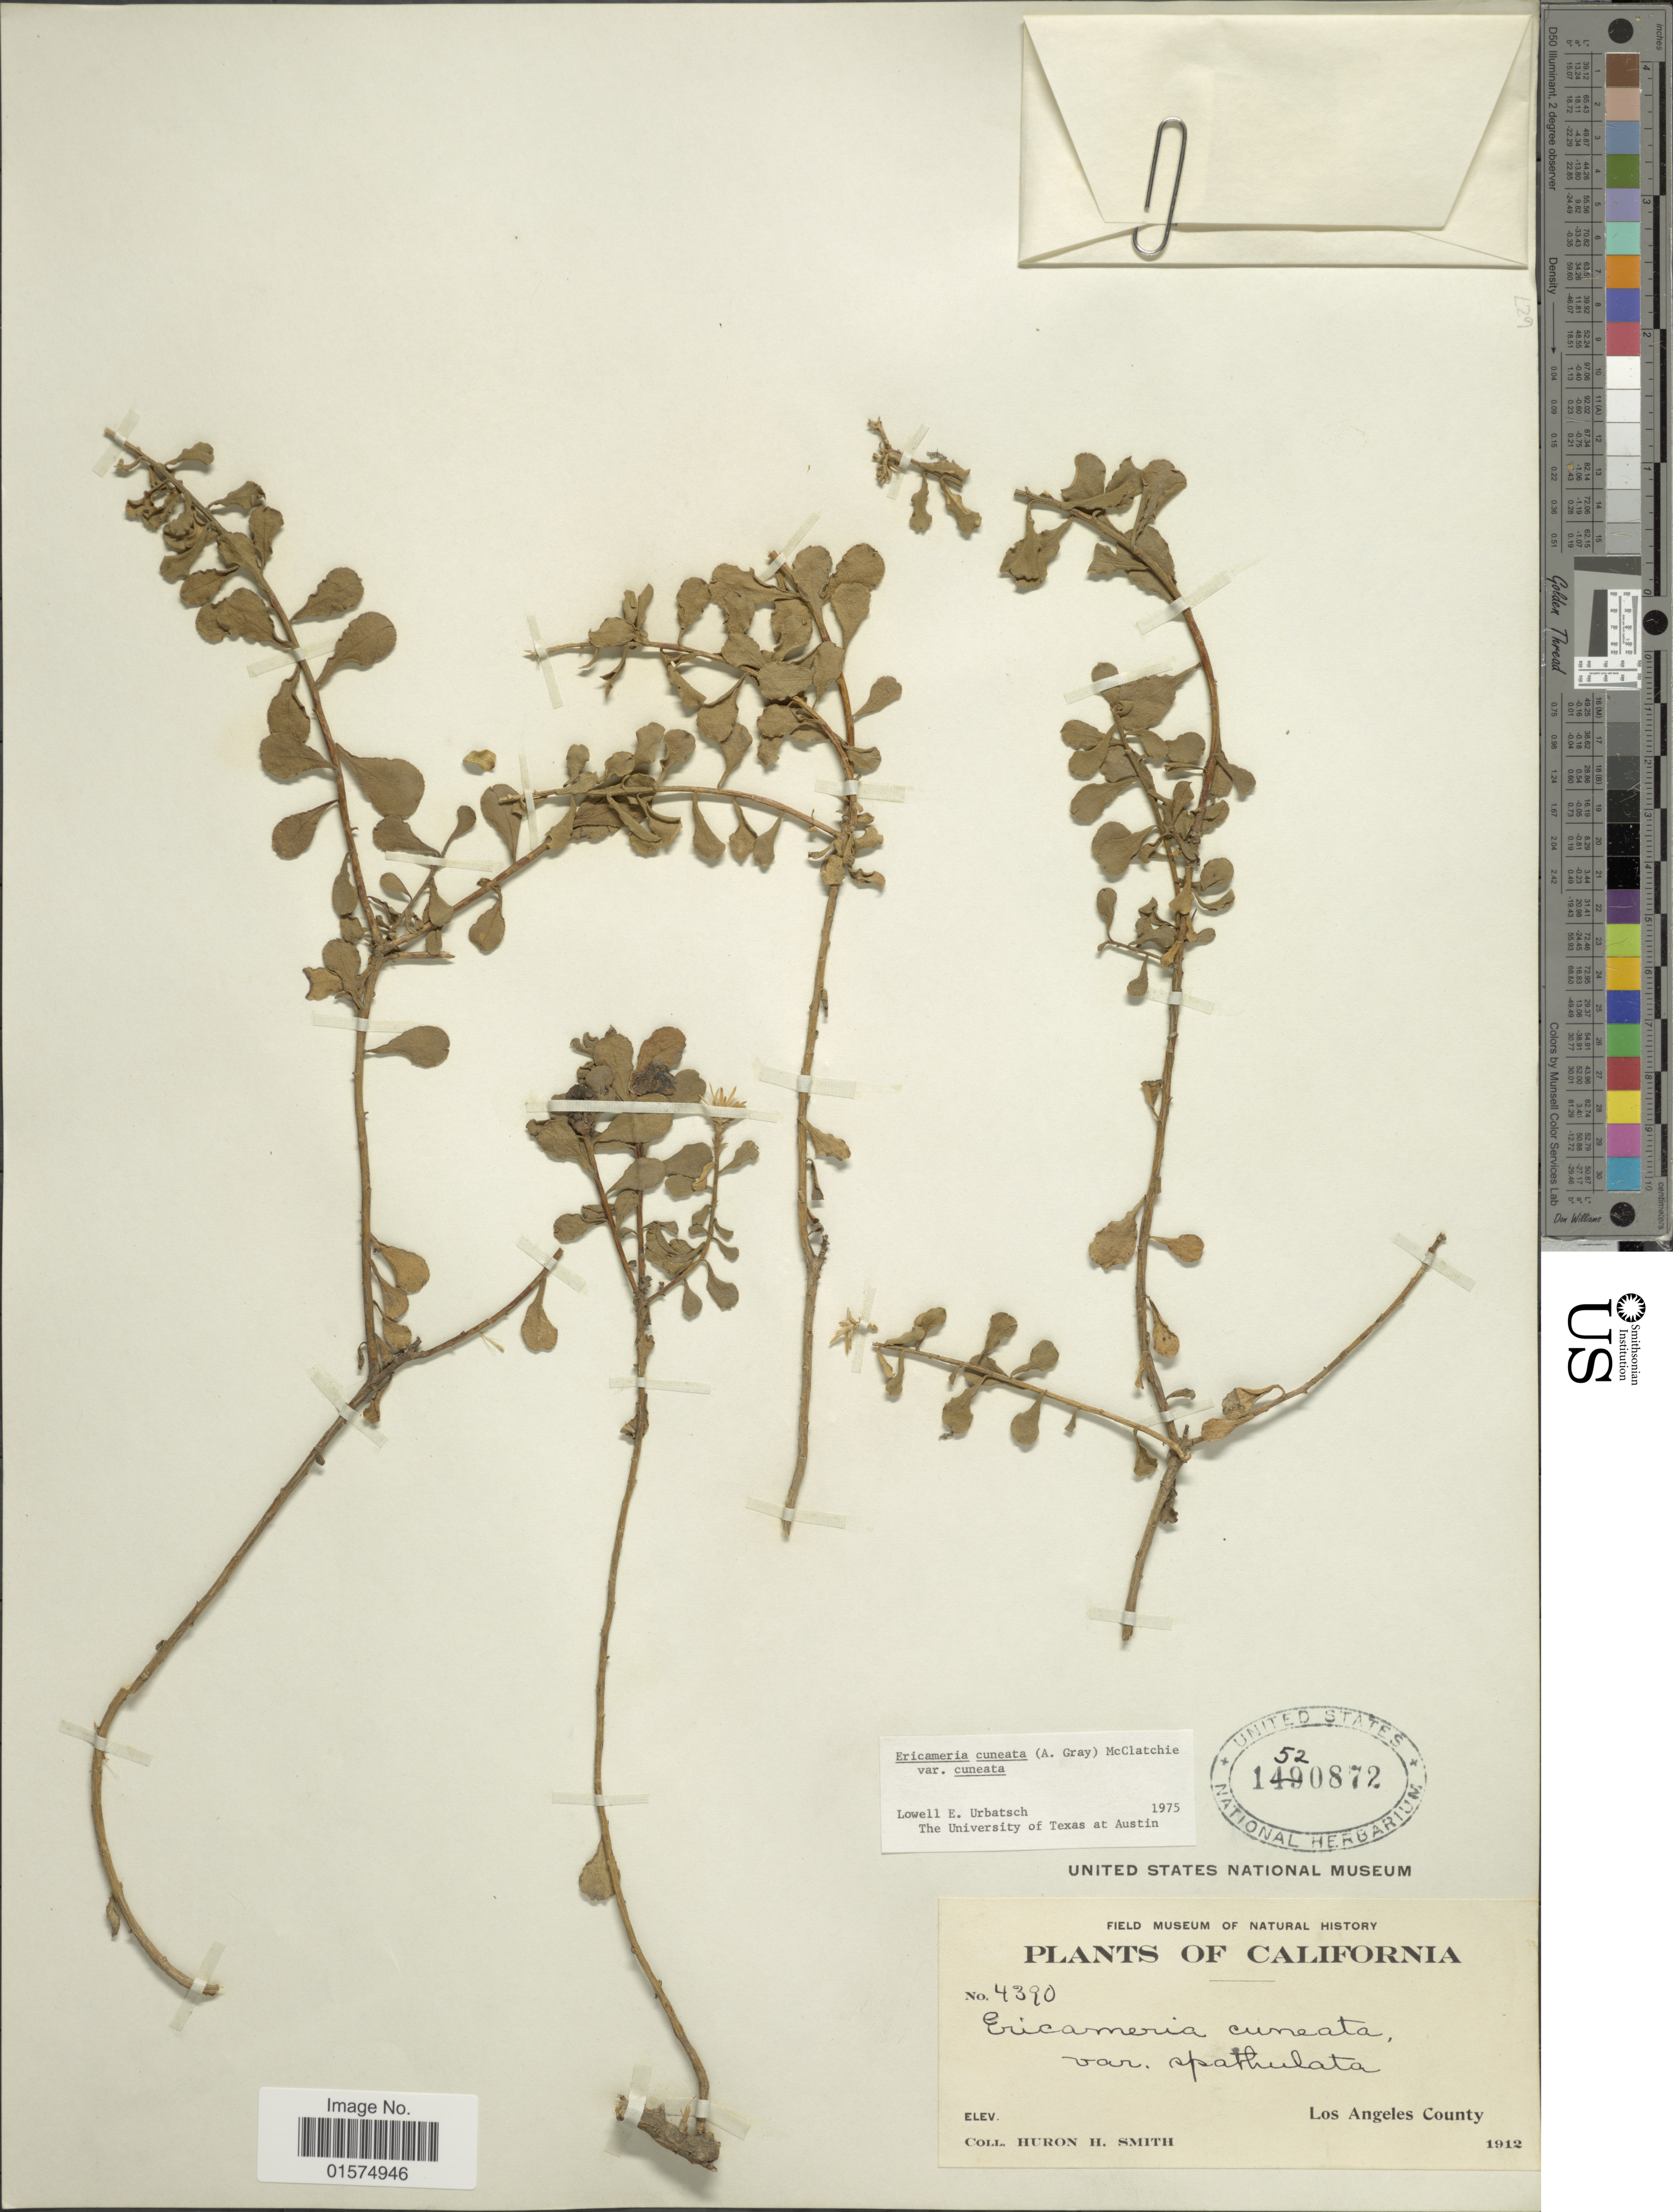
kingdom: Plantae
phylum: Tracheophyta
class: Magnoliopsida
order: Asterales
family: Asteraceae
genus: Ericameria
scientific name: Ericameria cuneata var. cuneata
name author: (A. Gray) McClatchie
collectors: Huron H. Smith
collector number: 4390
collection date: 1912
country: United States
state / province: California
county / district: Los Angeles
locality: Los Angeles County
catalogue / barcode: US 1820872